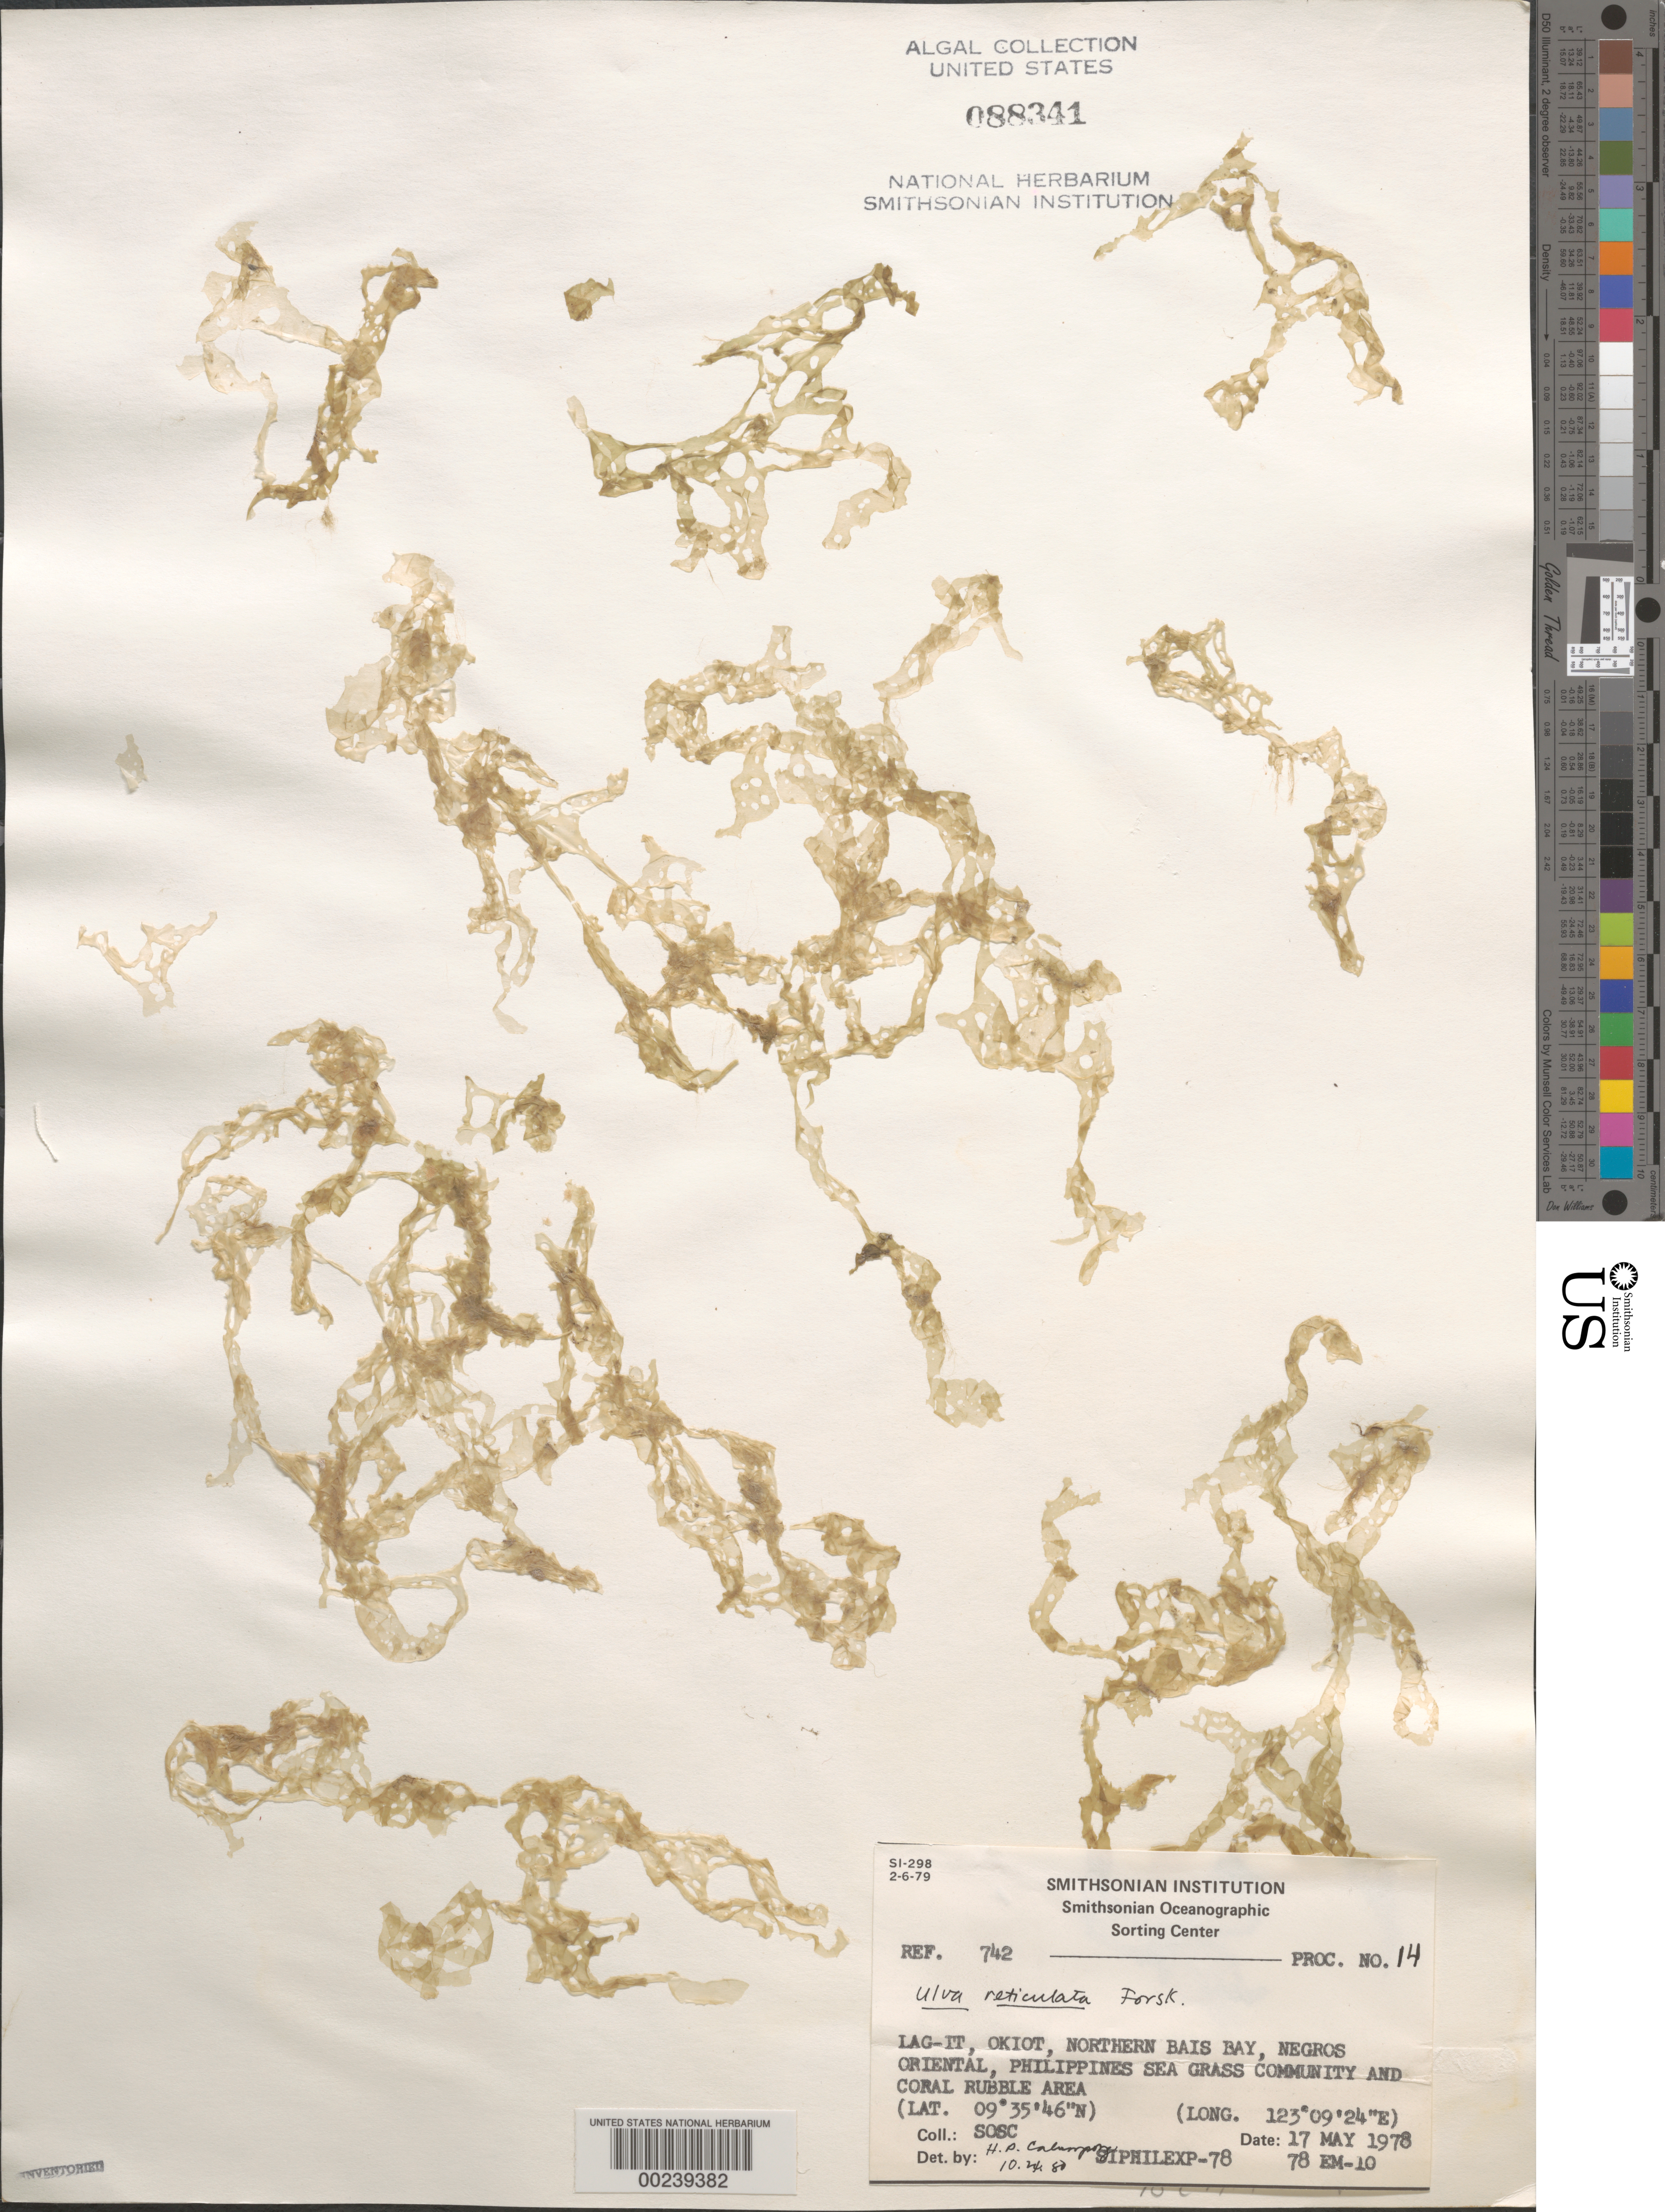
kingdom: Plantae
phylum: Chlorophyta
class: Ulvophyceae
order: Ulvales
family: Ulvaceae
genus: Ulva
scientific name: Ulva reticulata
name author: Forssk.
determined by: Calumpong, H. P.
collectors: SOSC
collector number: Station 78 Em-10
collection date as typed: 17 May 1978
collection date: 1978-05-17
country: Philippines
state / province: Central Visayas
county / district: Negros Oriental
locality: Lag-it, okiot, bais bay, negros oriental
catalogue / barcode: US 88341